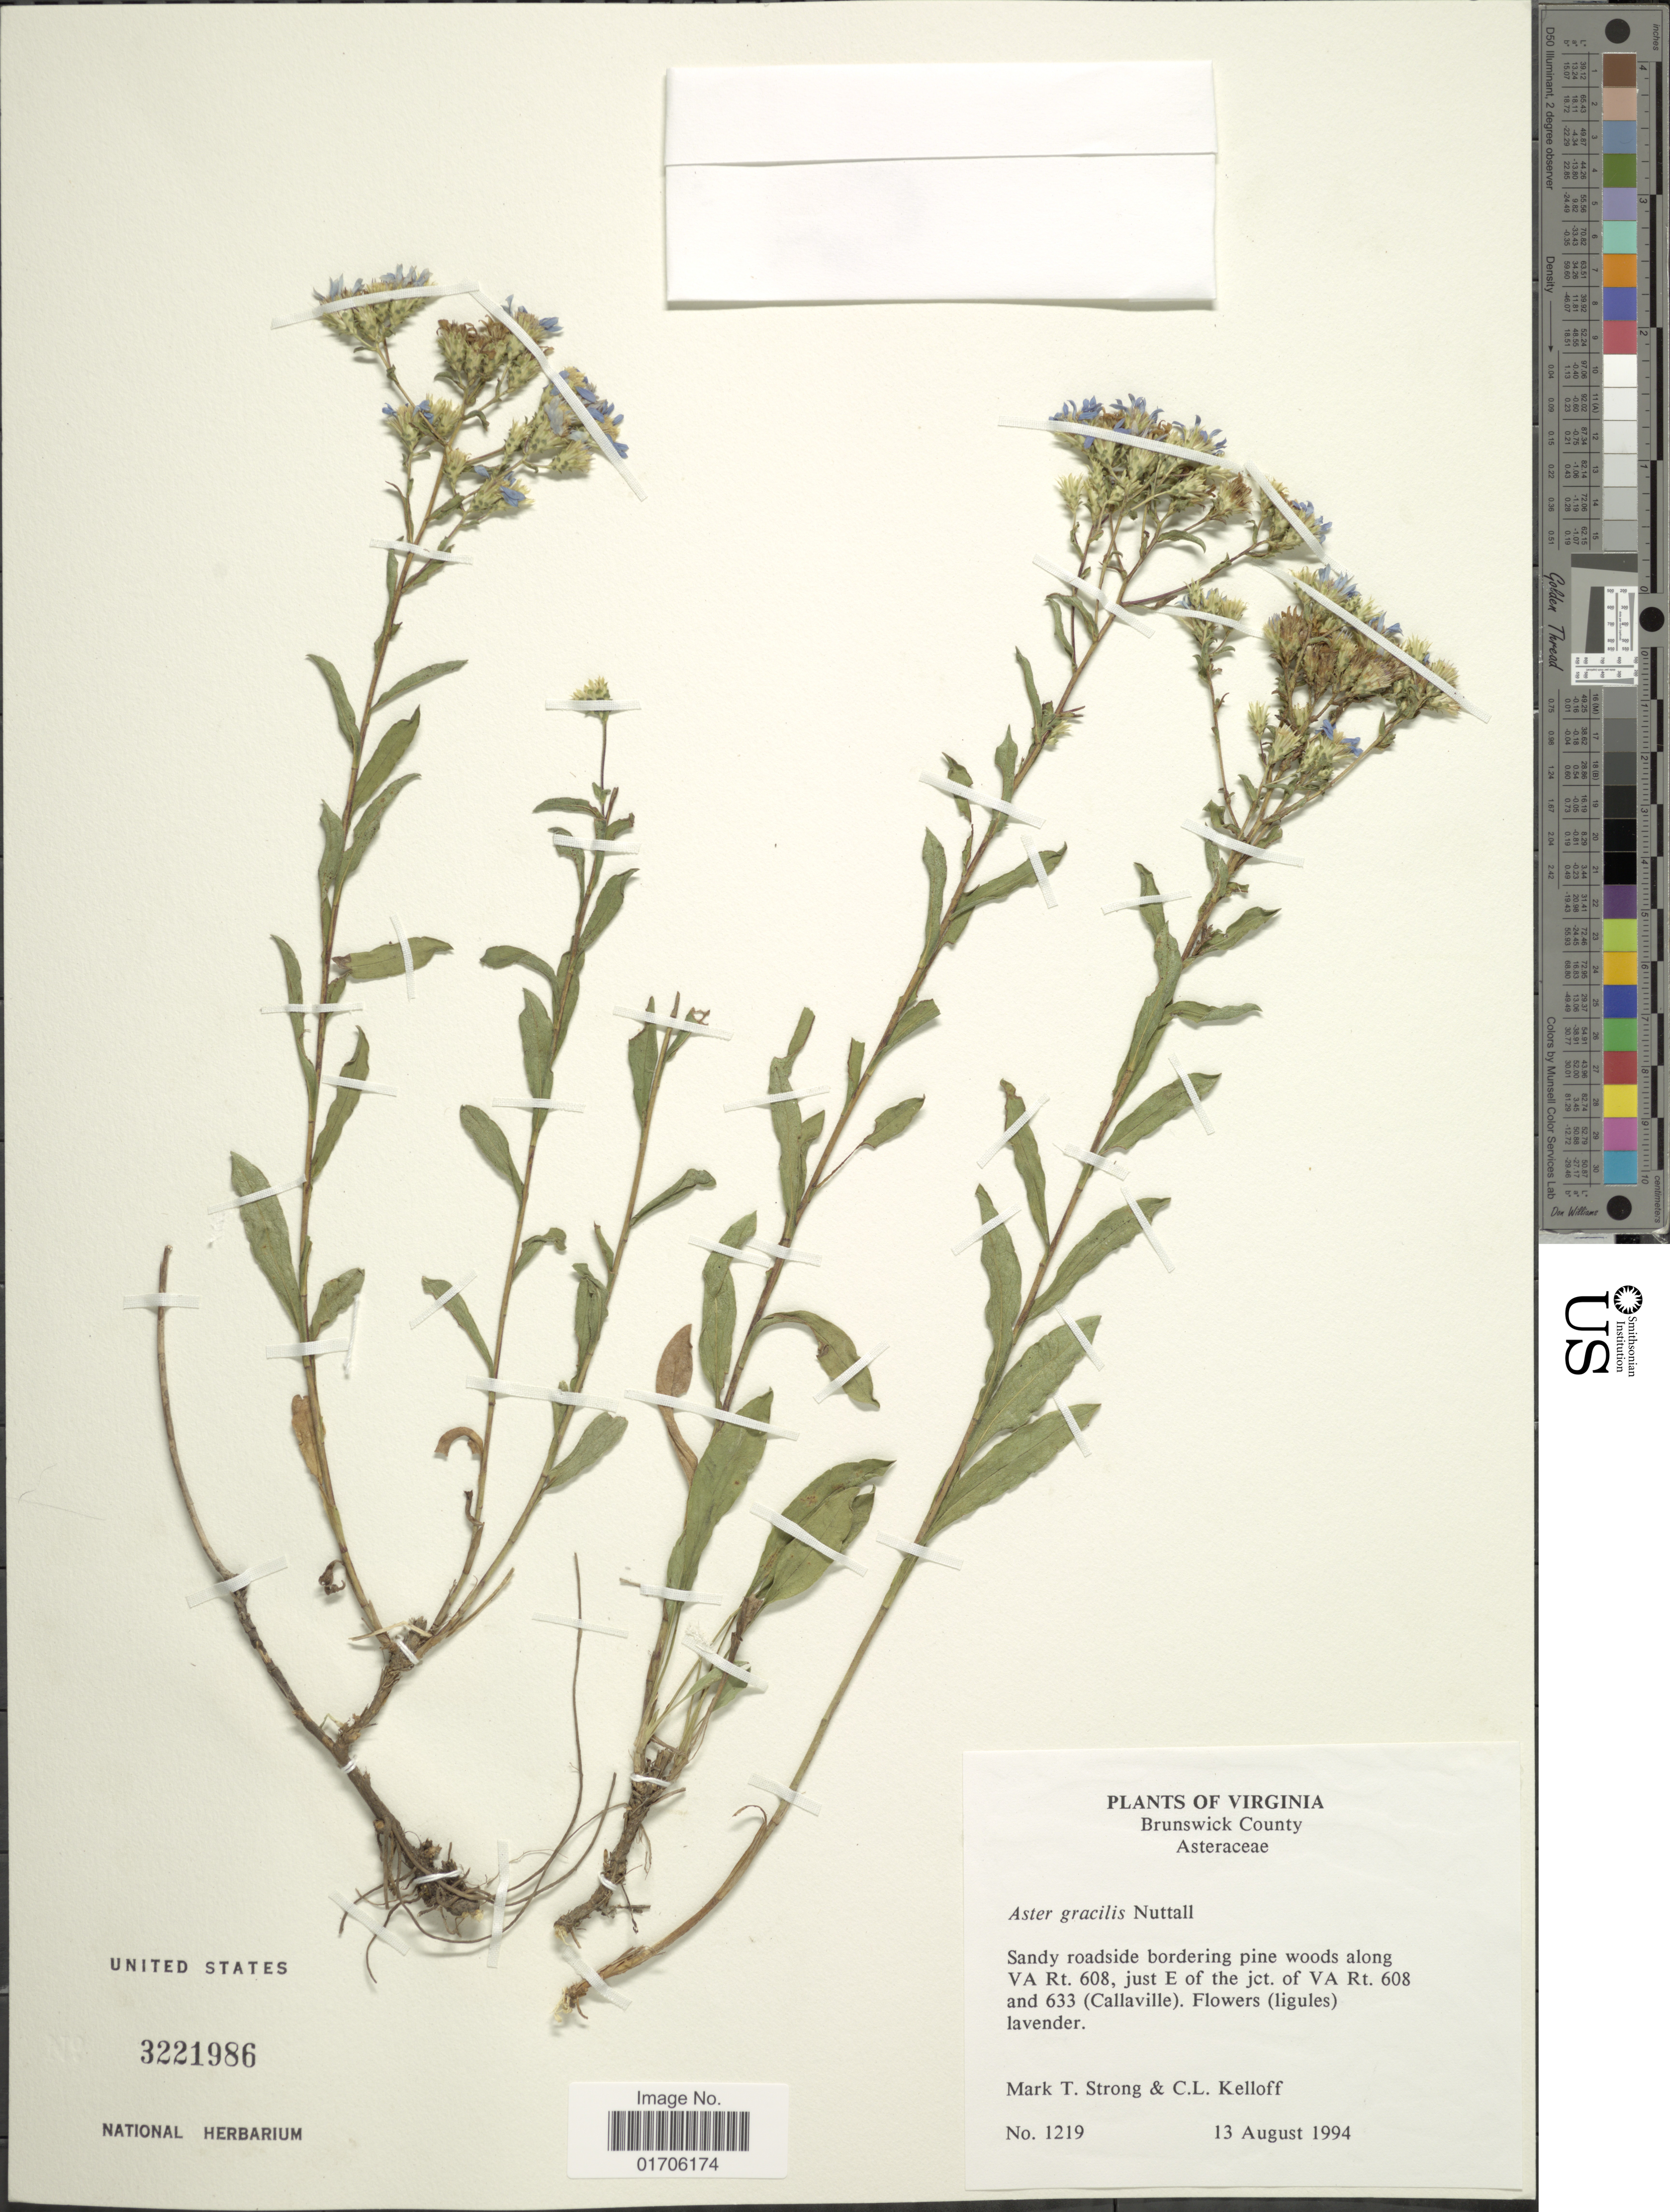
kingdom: Plantae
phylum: Tracheophyta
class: Magnoliopsida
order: Asterales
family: Asteraceae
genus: Eurybia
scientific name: Eurybia compacta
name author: G.L. Nesom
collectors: M. T. Strong & C. L. Kelloff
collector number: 1219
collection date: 1994-08-13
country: United States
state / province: Virginia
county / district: Brunswick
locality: Virginia. Brunswick County. Sandy roadside bordering pine woods along VA Rt. 608, just E of the jct. of VA Rt. 608 and 633 (Callaville).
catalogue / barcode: US 3221986